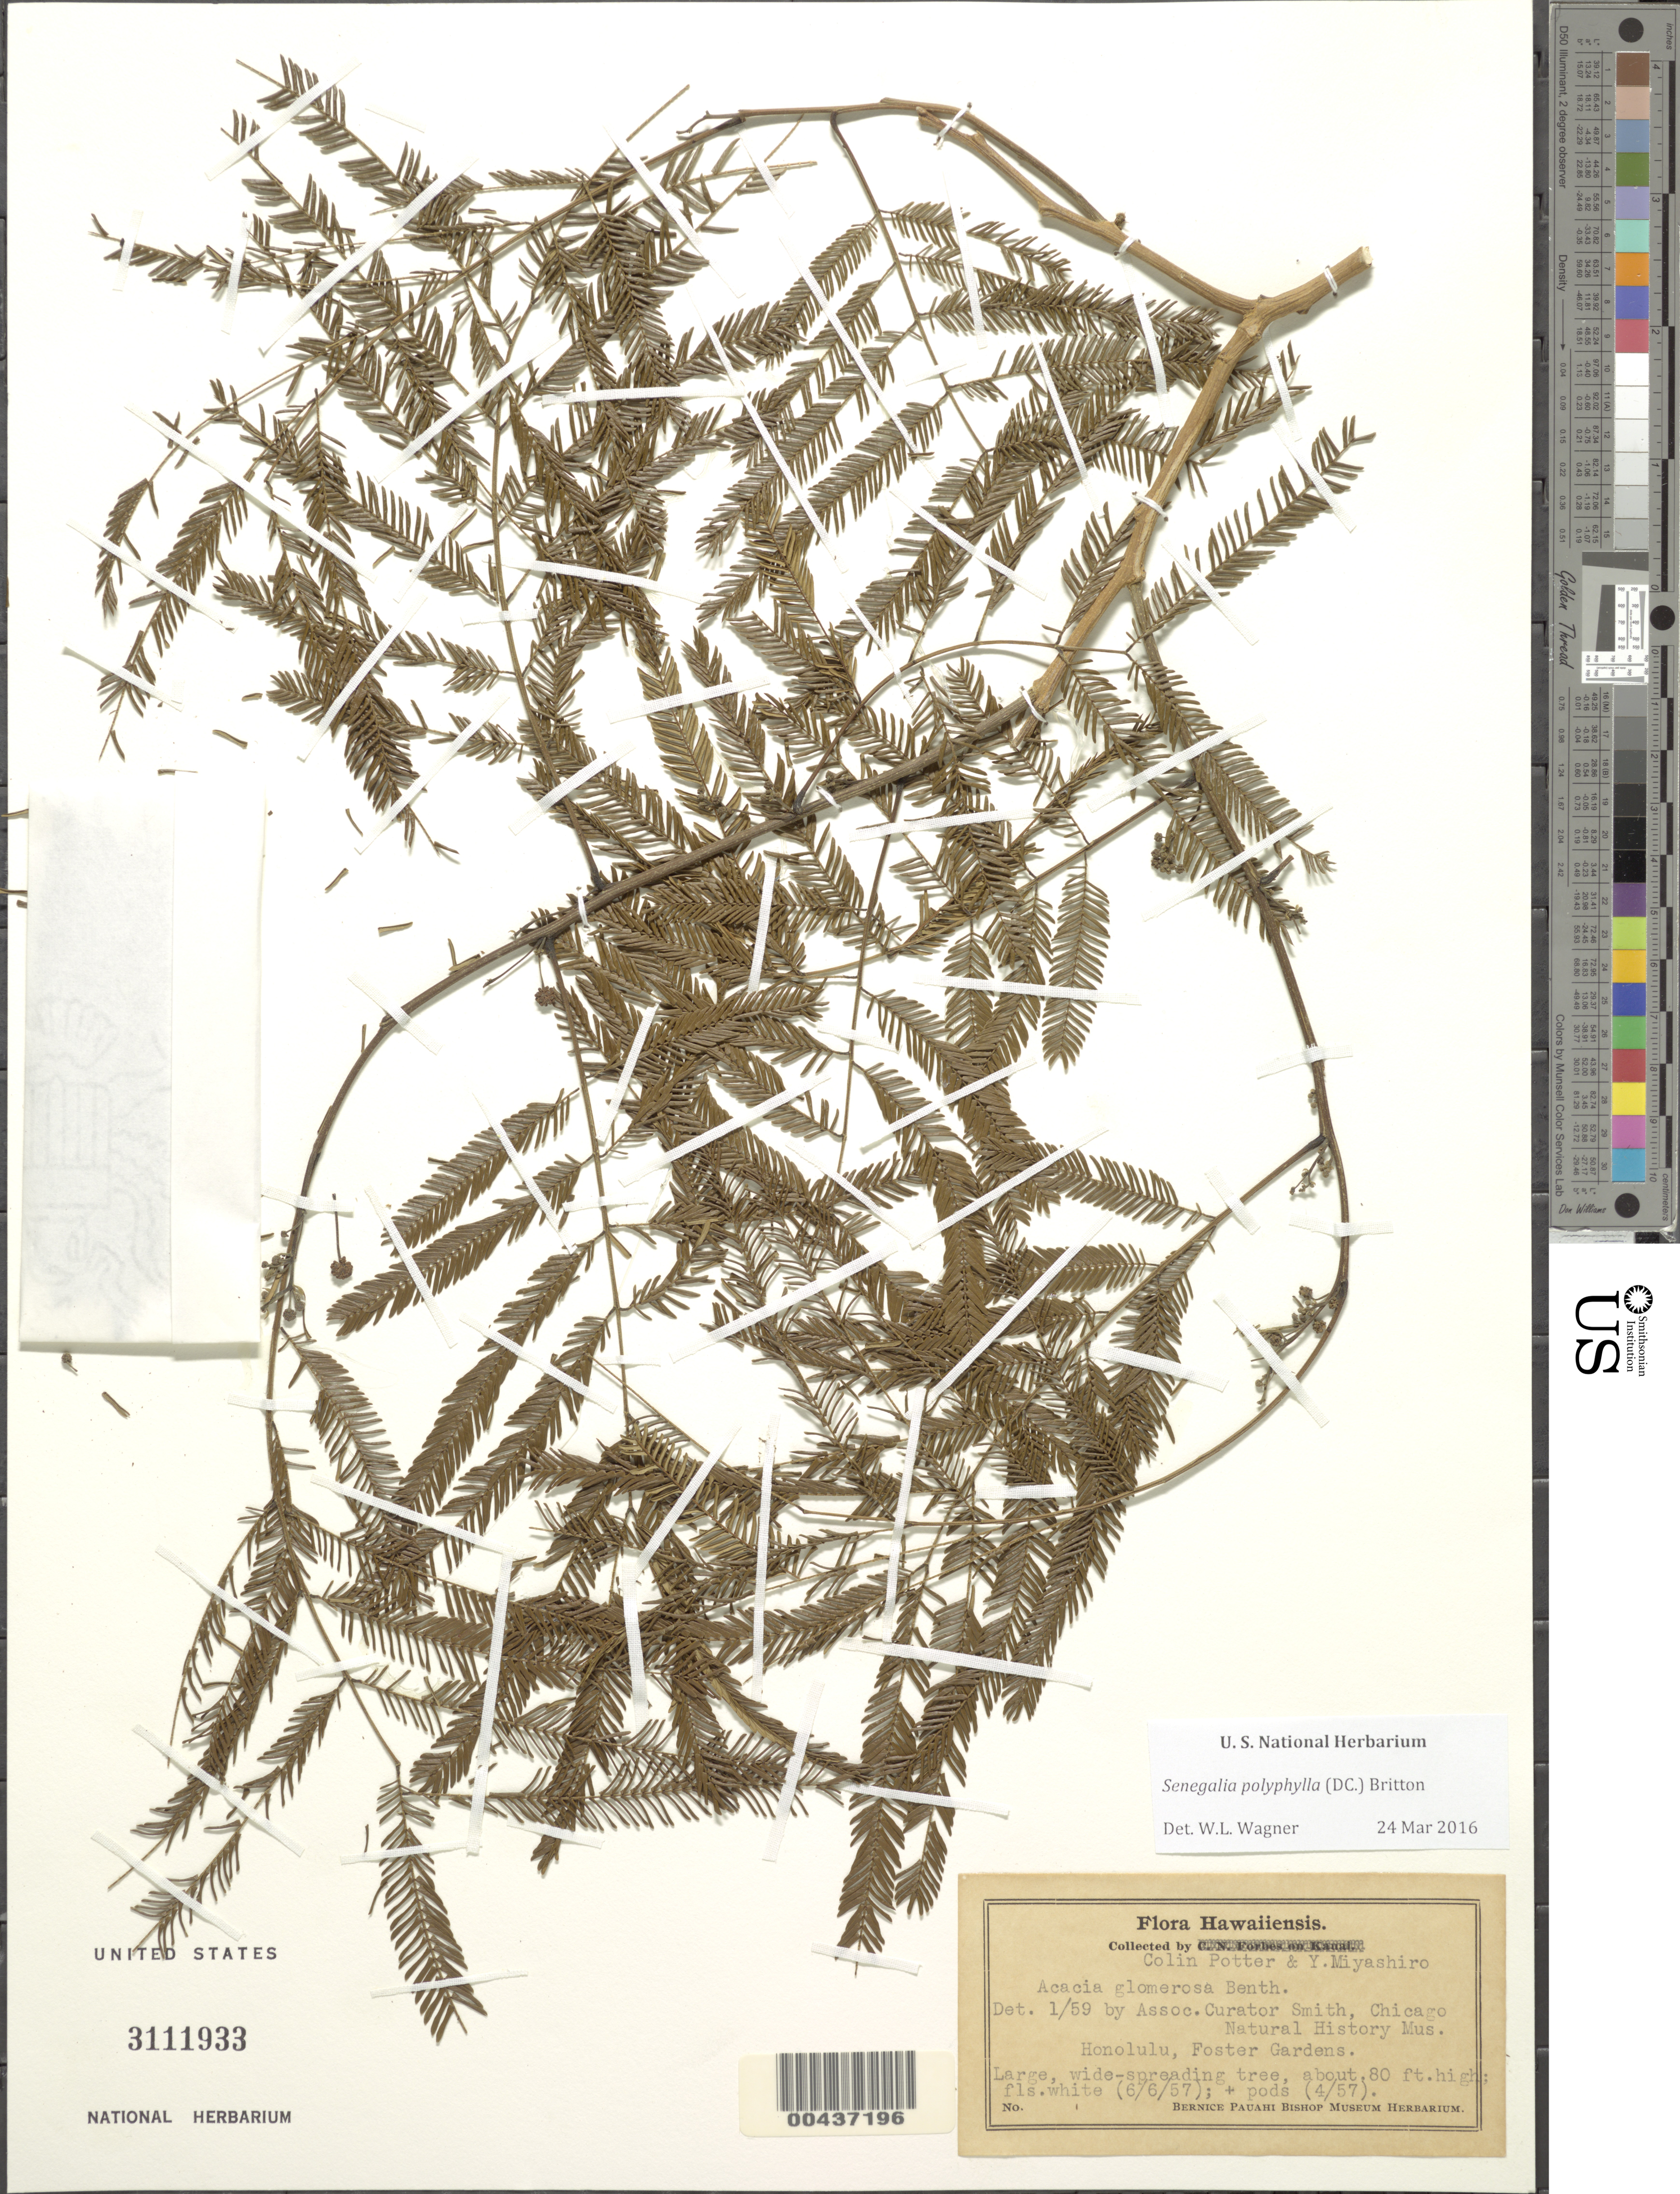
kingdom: Plantae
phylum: Tracheophyta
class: Magnoliopsida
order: Fabales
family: Fabaceae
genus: Senegalia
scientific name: Senegalia polyphylla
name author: (DC.) Britton & Rose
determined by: Wagner, W. L., (BOT), Smithsonian Institution - National Museum of Natural History (UNITED STATES)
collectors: C. Potter & Y. Miyashiro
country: United States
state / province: Hawaii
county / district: Honolulu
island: Oahu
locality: Honolulu, Foster Gardens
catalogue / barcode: US 3111933